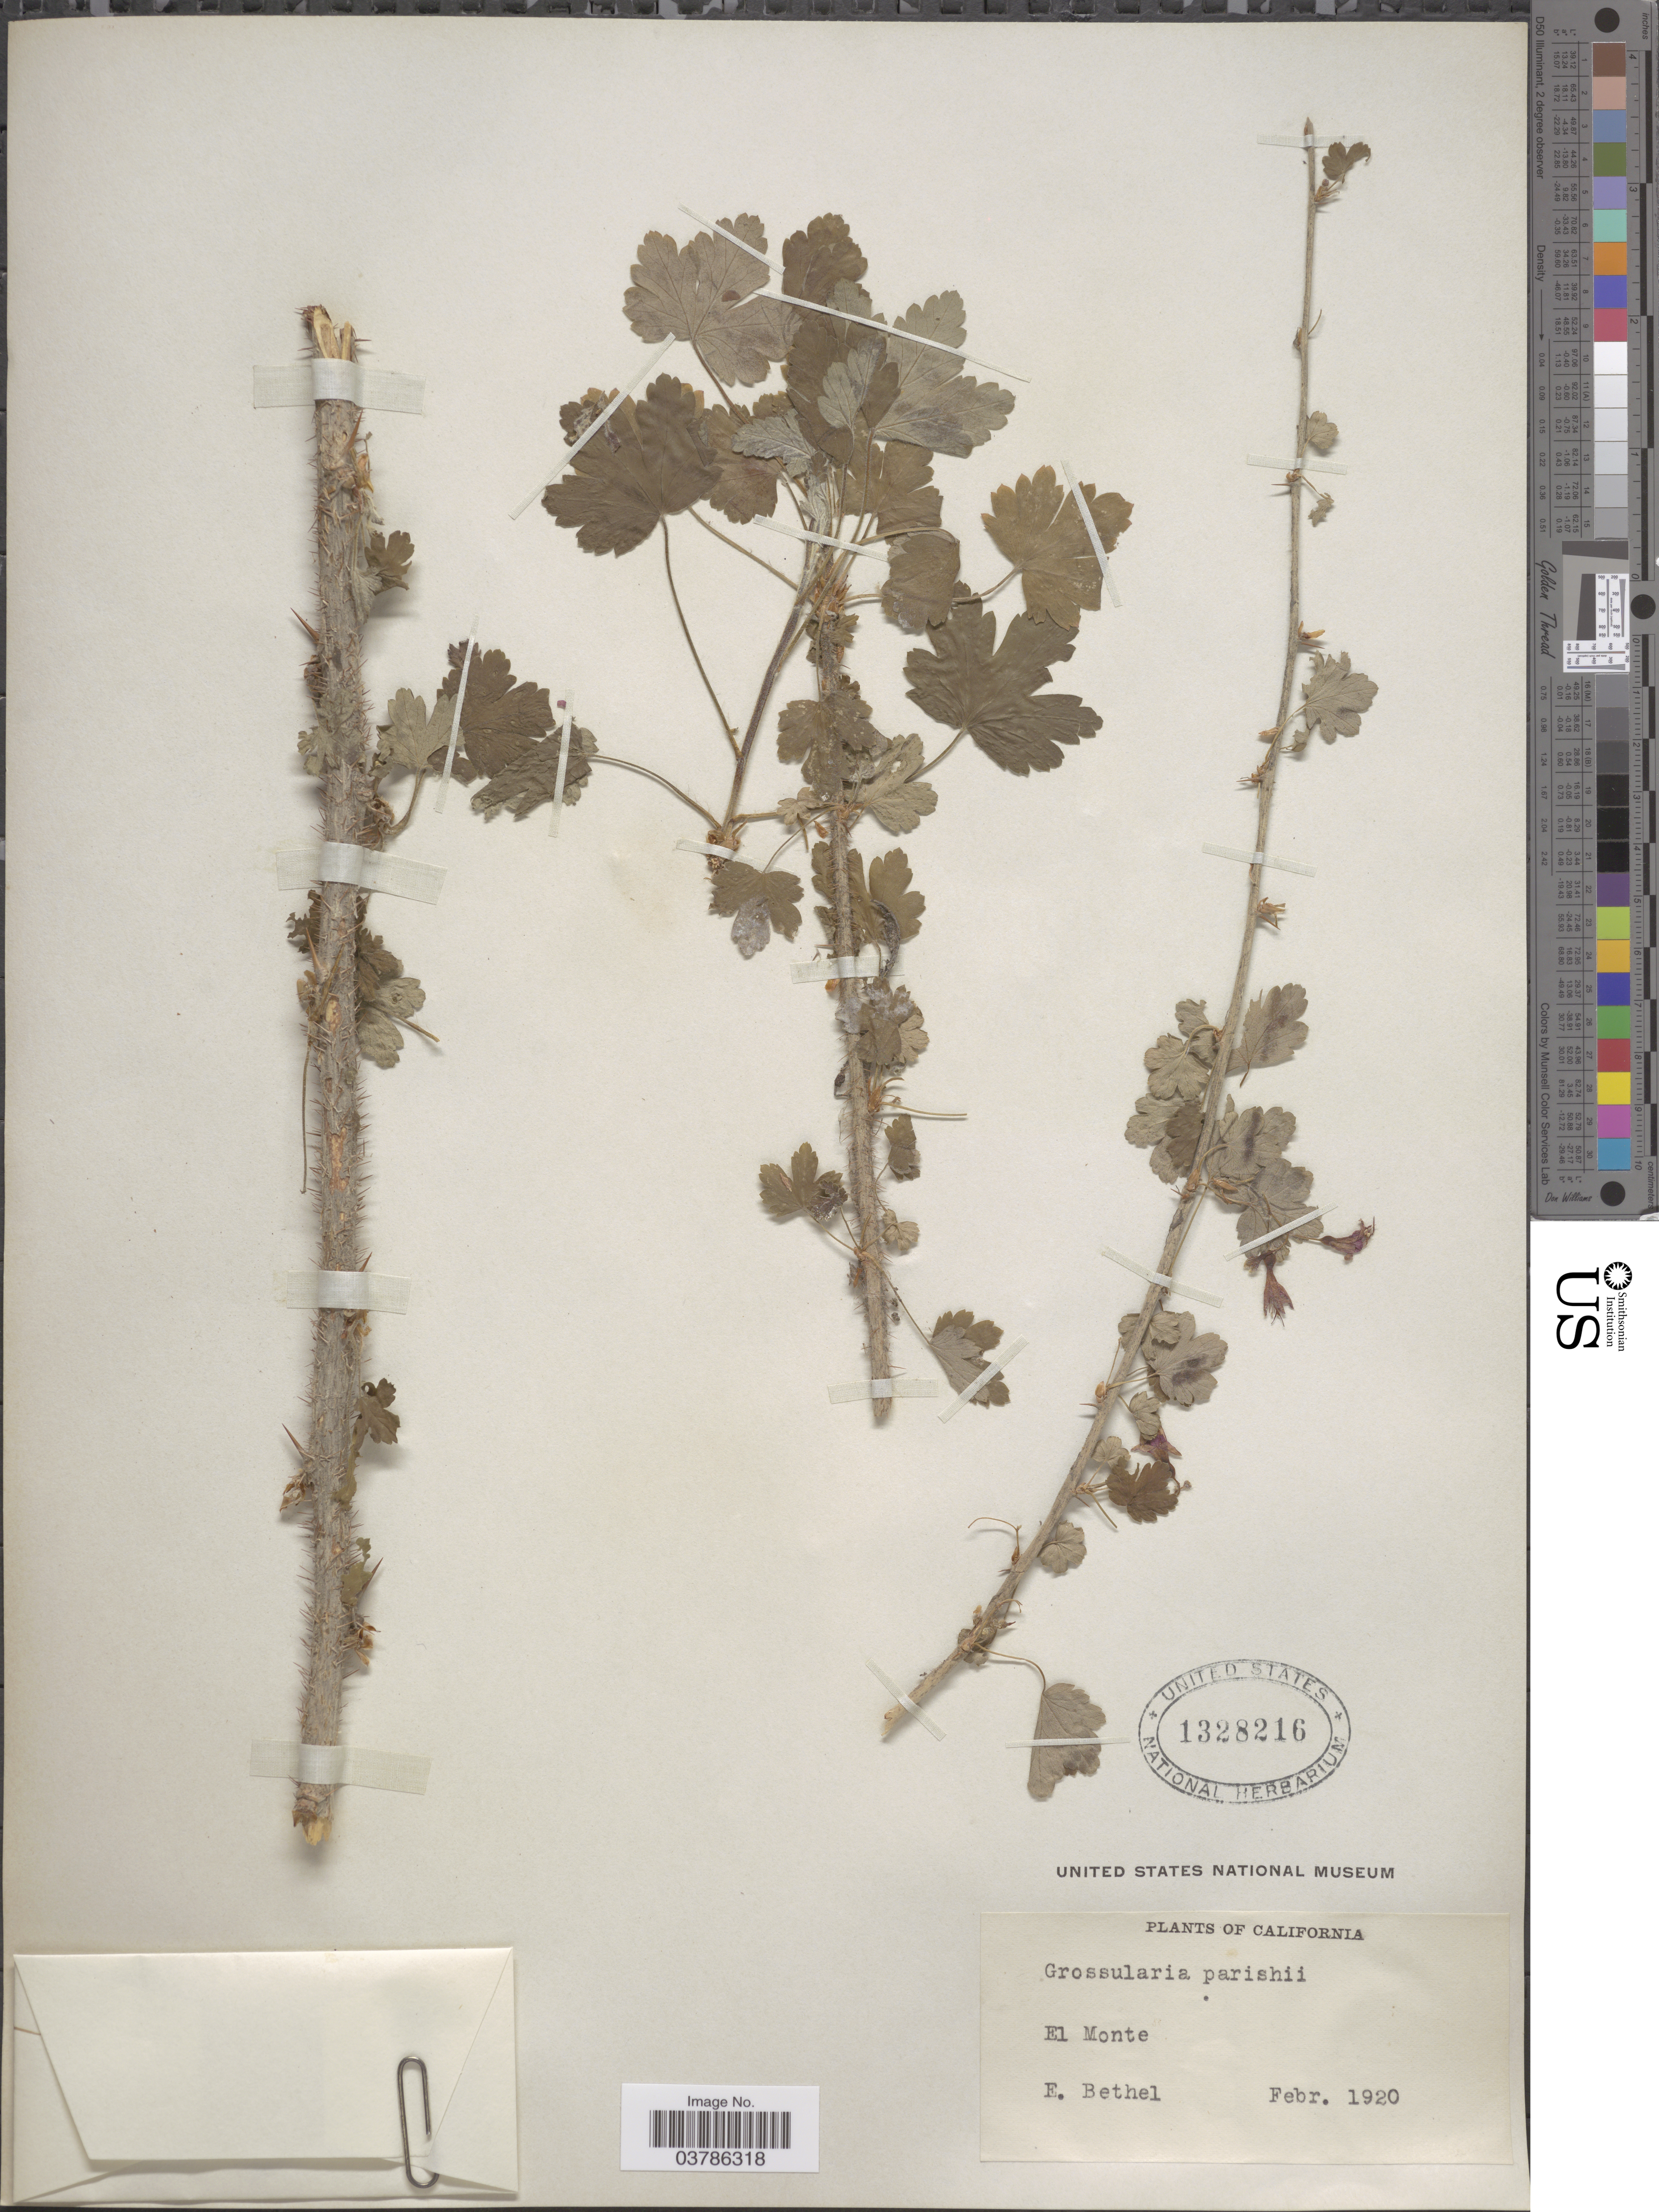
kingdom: Plantae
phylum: Tracheophyta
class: Magnoliopsida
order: Saxifragales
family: Grossulariaceae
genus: Ribes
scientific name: Ribes divaricatum var. parishii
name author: (A. Heller) Jeps.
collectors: E. Bethel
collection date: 1920-02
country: United States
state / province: California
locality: El Monte.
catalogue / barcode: US 1328216